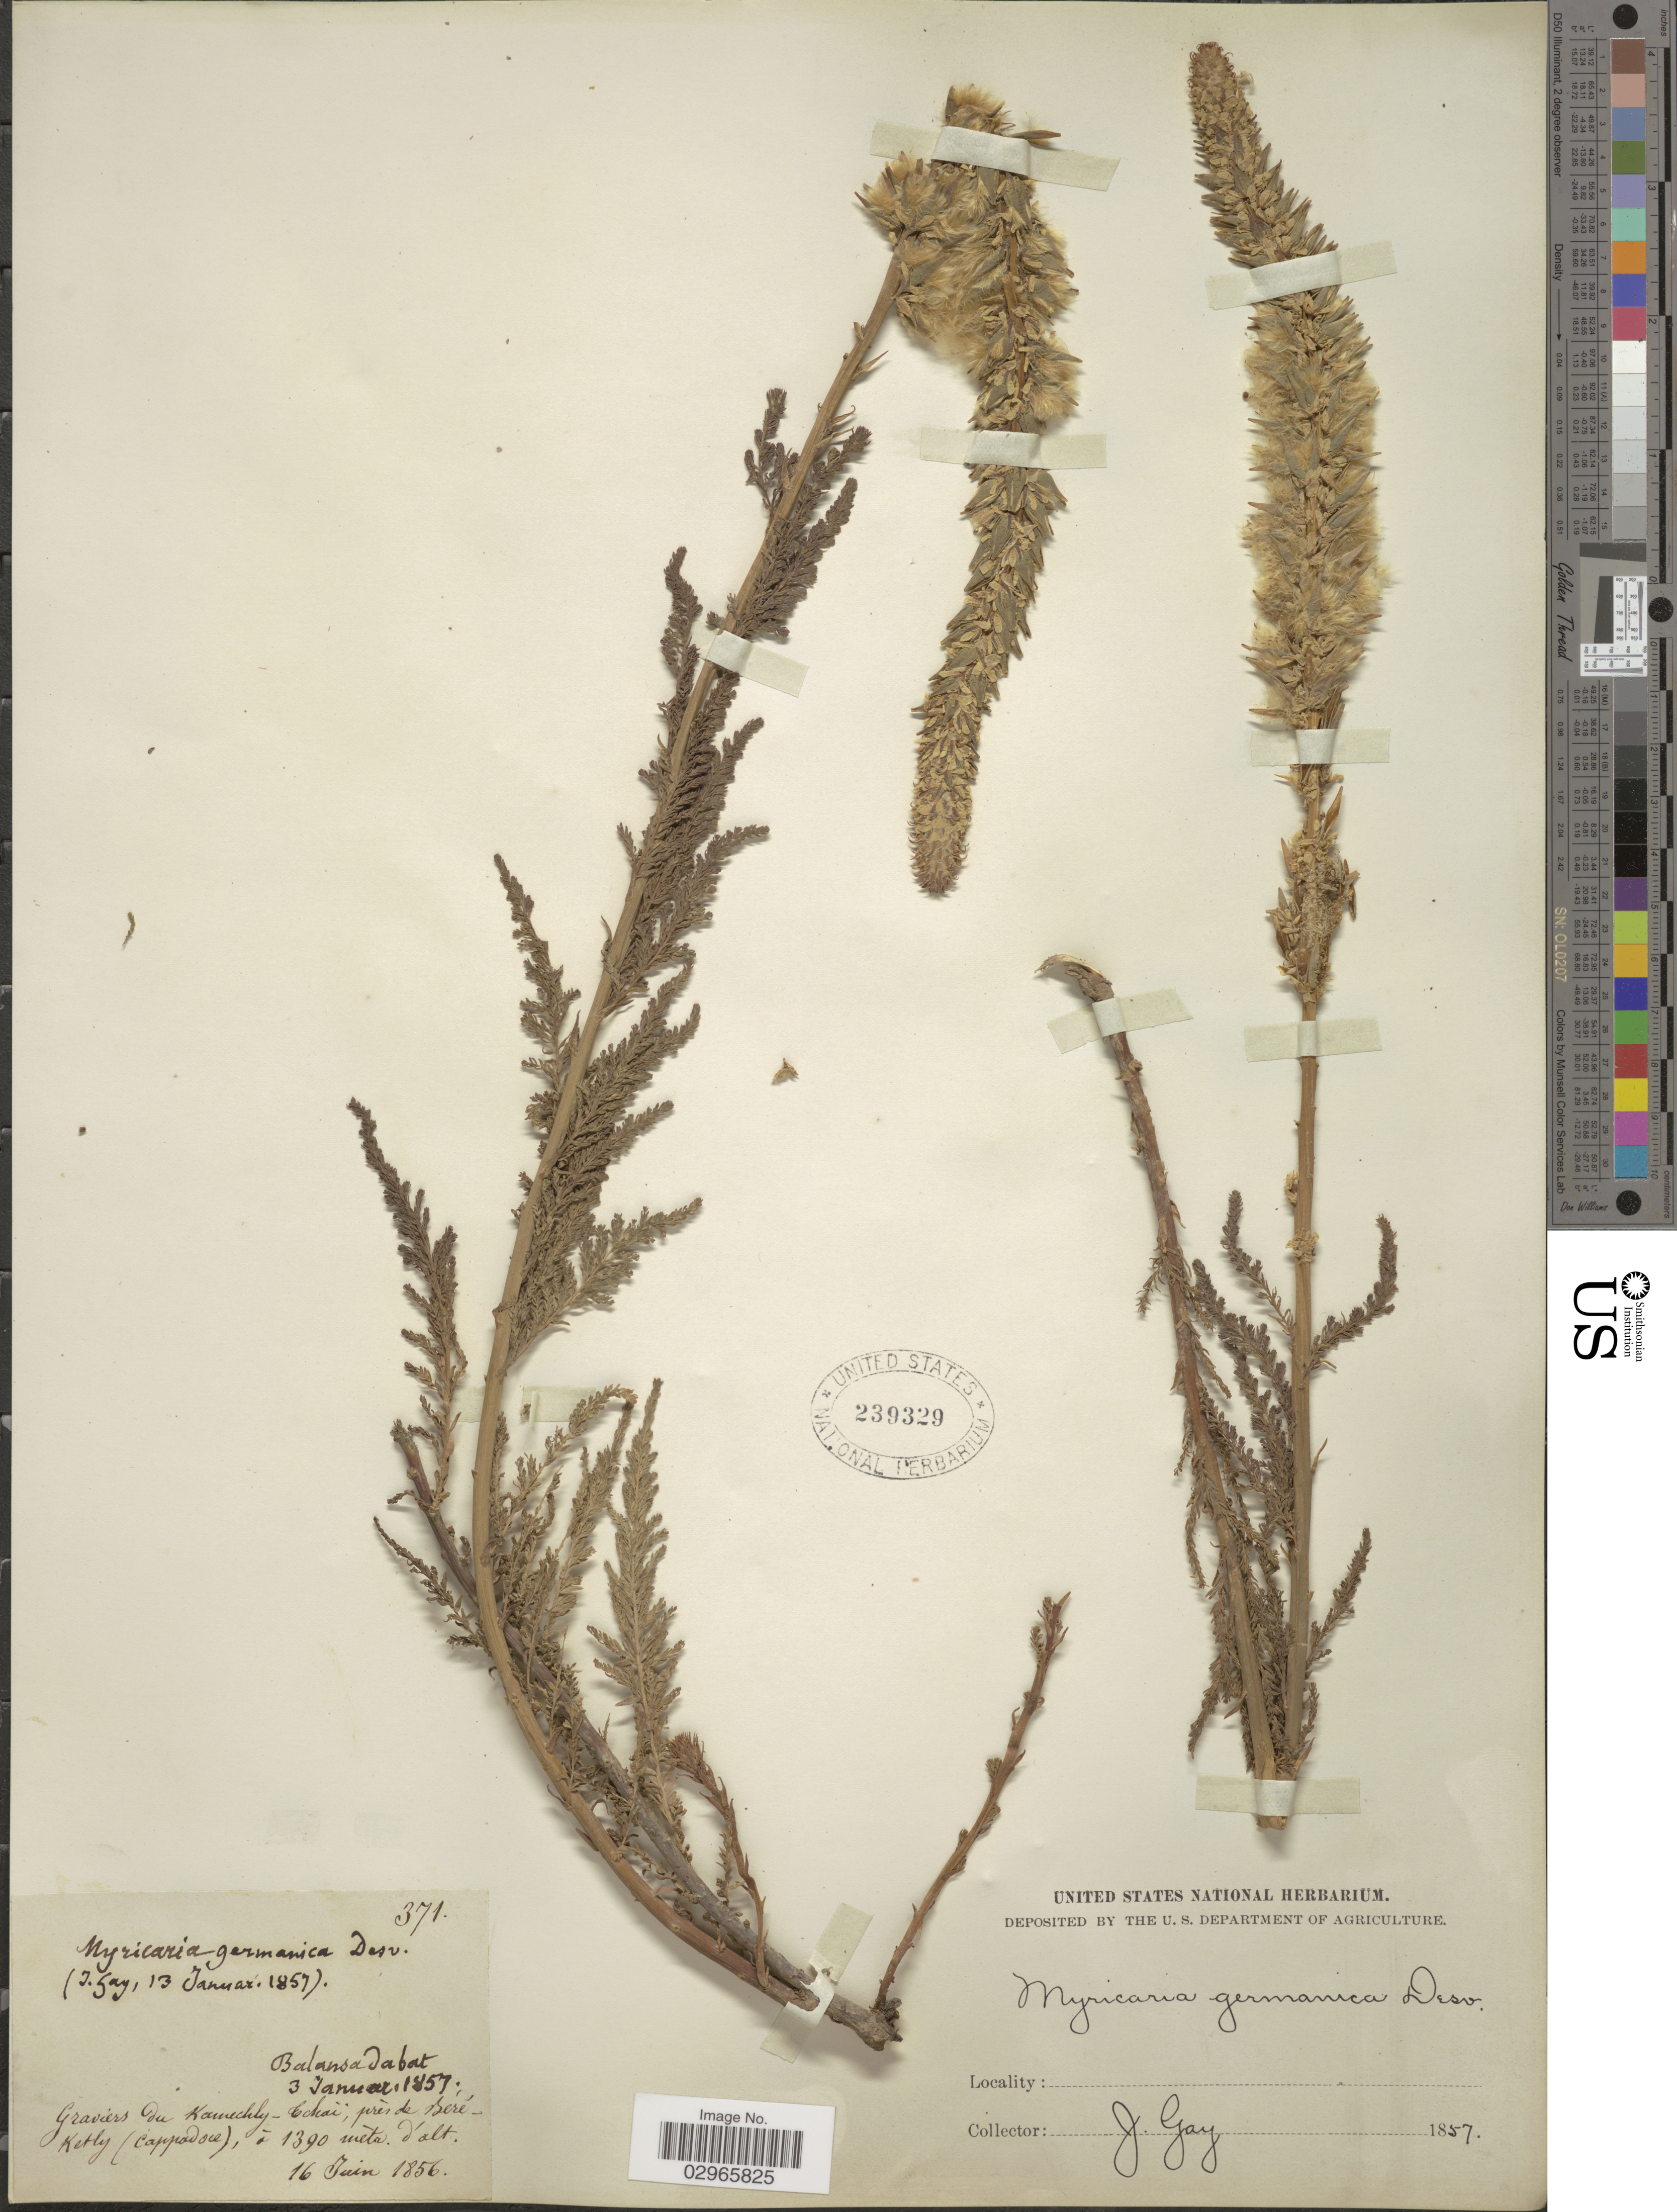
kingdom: Plantae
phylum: Tracheophyta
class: Magnoliopsida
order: Caryophyllales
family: Tamaricaceae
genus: Myricaria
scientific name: Myricaria germanica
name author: (L.) Desv.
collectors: J. Gay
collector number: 371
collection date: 1856-06-16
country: Turkey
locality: Graviers du Kouechly - Tokai; prés de Béré - ketly (Cappadoce).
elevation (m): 1390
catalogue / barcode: US 239329